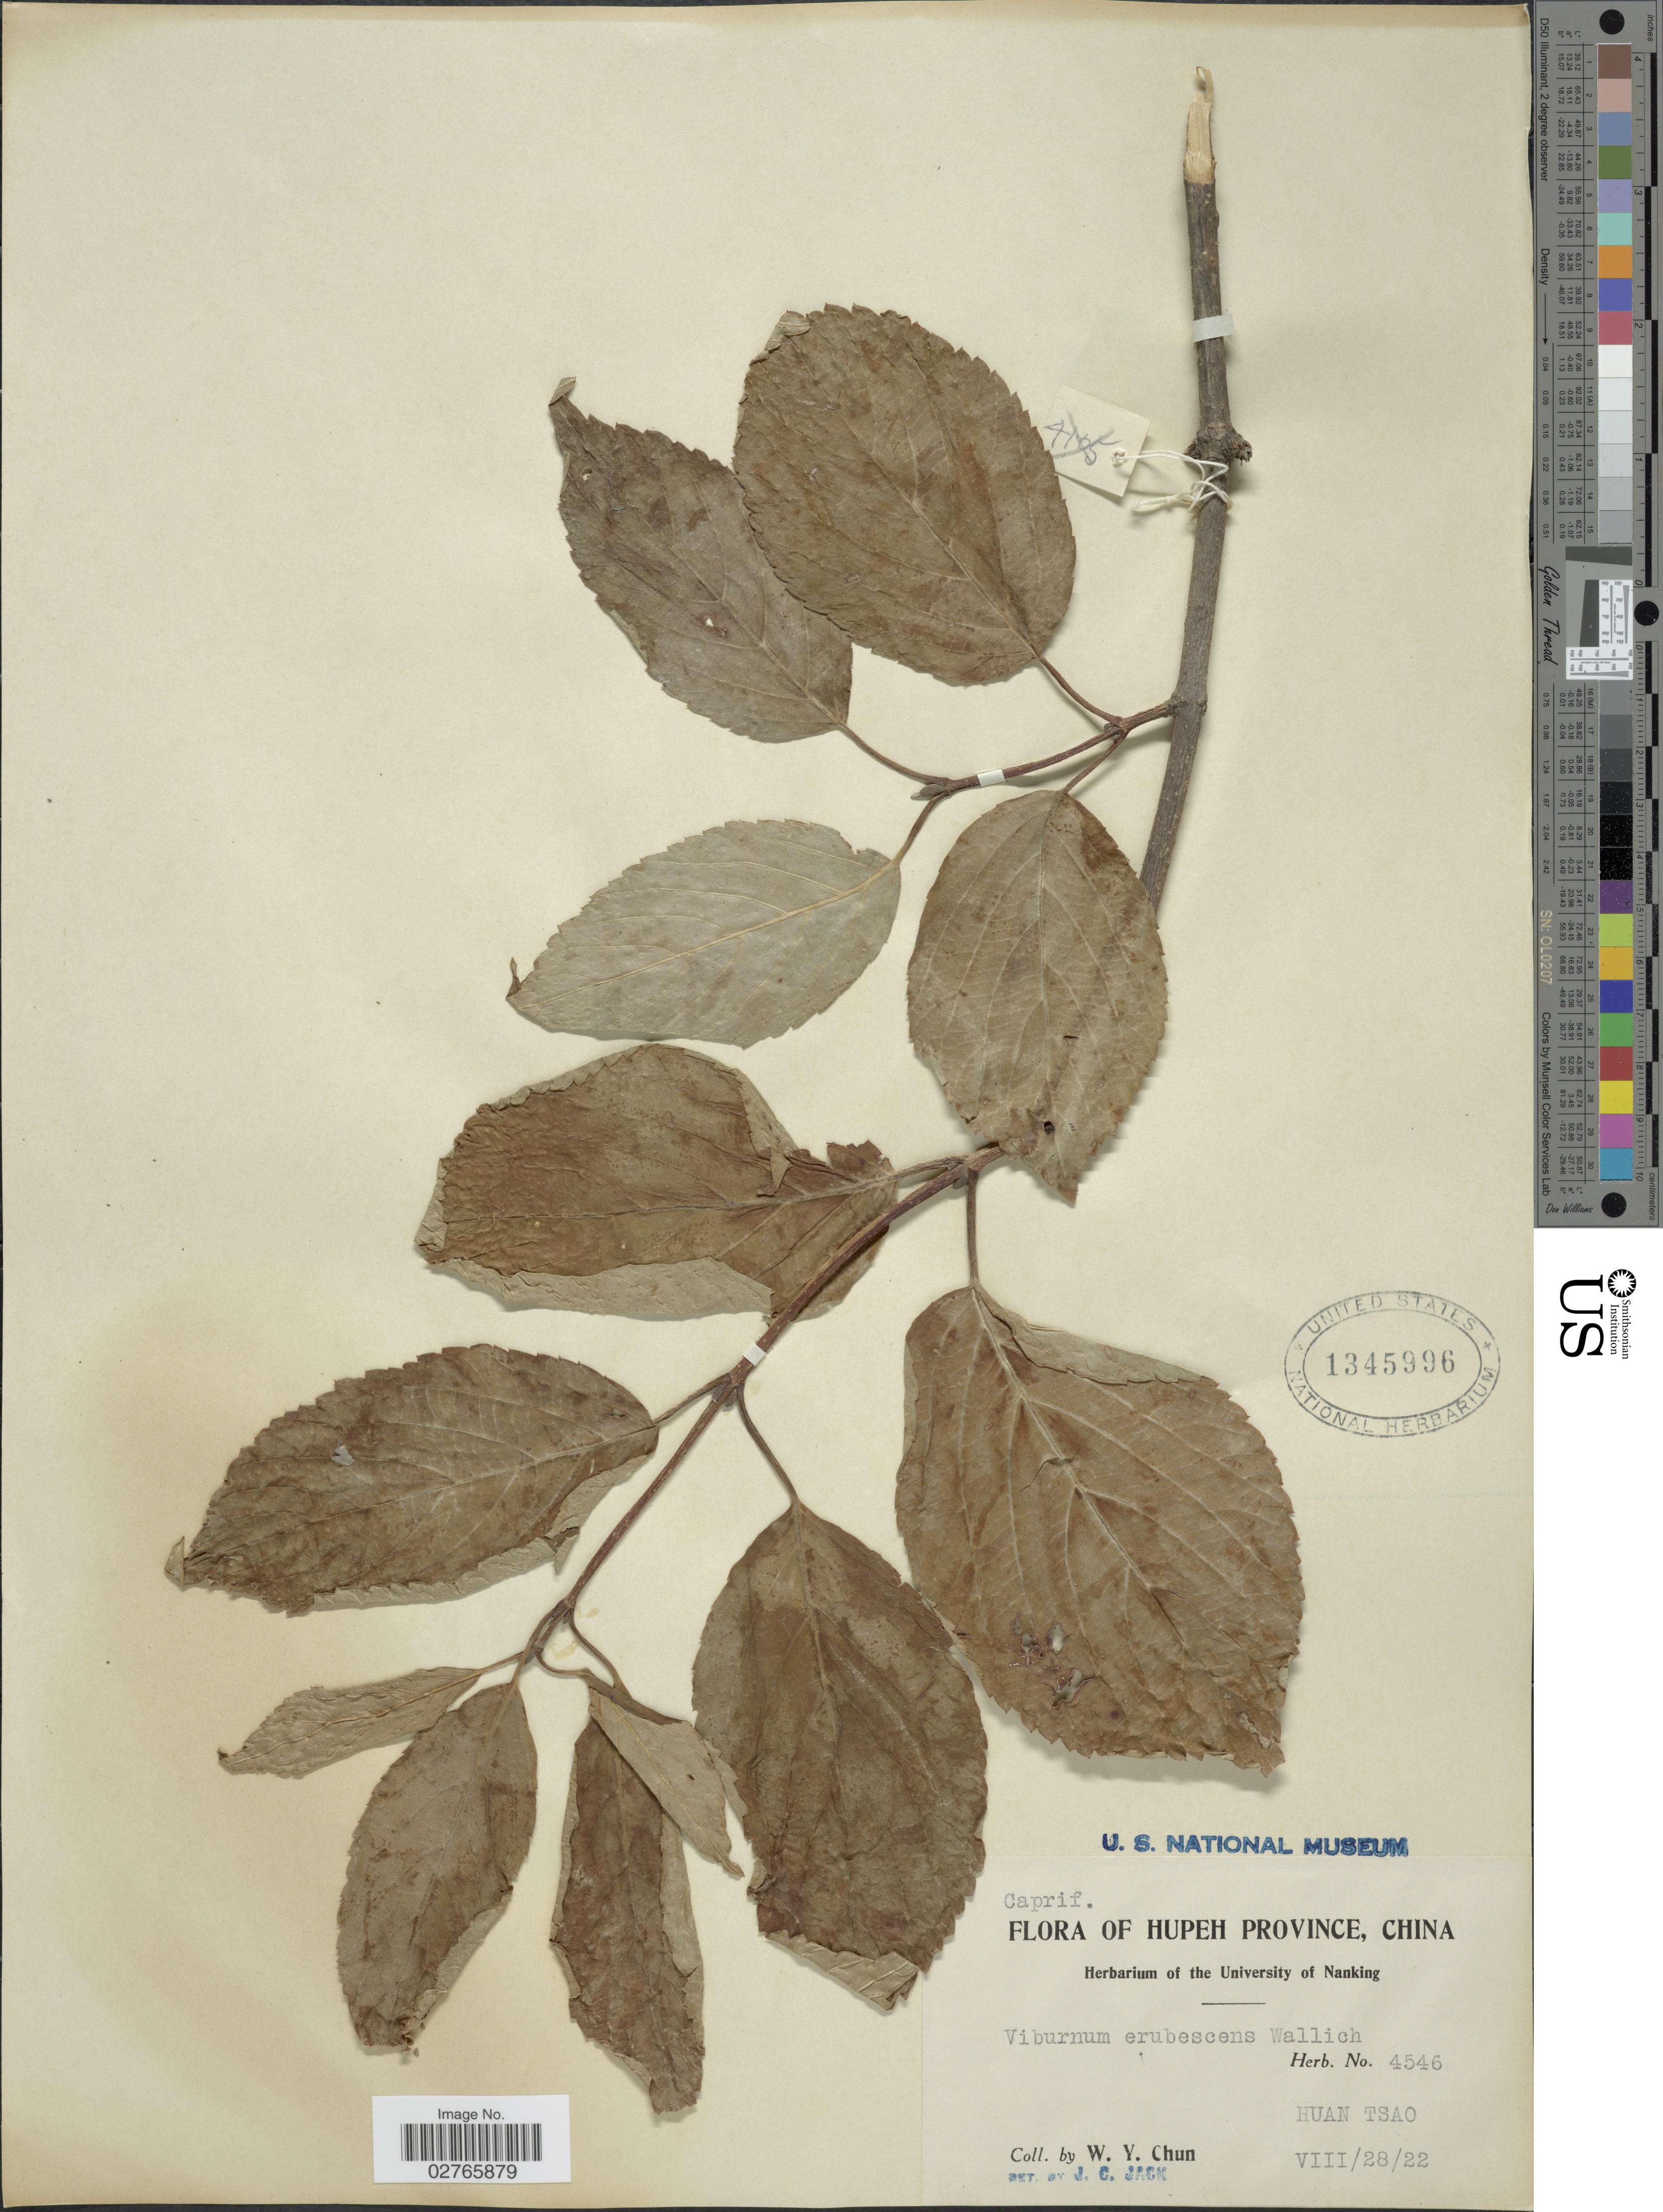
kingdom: Plantae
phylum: Tracheophyta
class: Magnoliopsida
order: Dipsacales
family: Viburnaceae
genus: Viburnum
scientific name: Viburnum erubescens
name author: Wall.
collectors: W. Y. Chun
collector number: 4546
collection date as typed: Transcribed d/m/y: 28/8/22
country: China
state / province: Hubei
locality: Hupeh Province. Huan Tsao.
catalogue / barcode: US 1345996